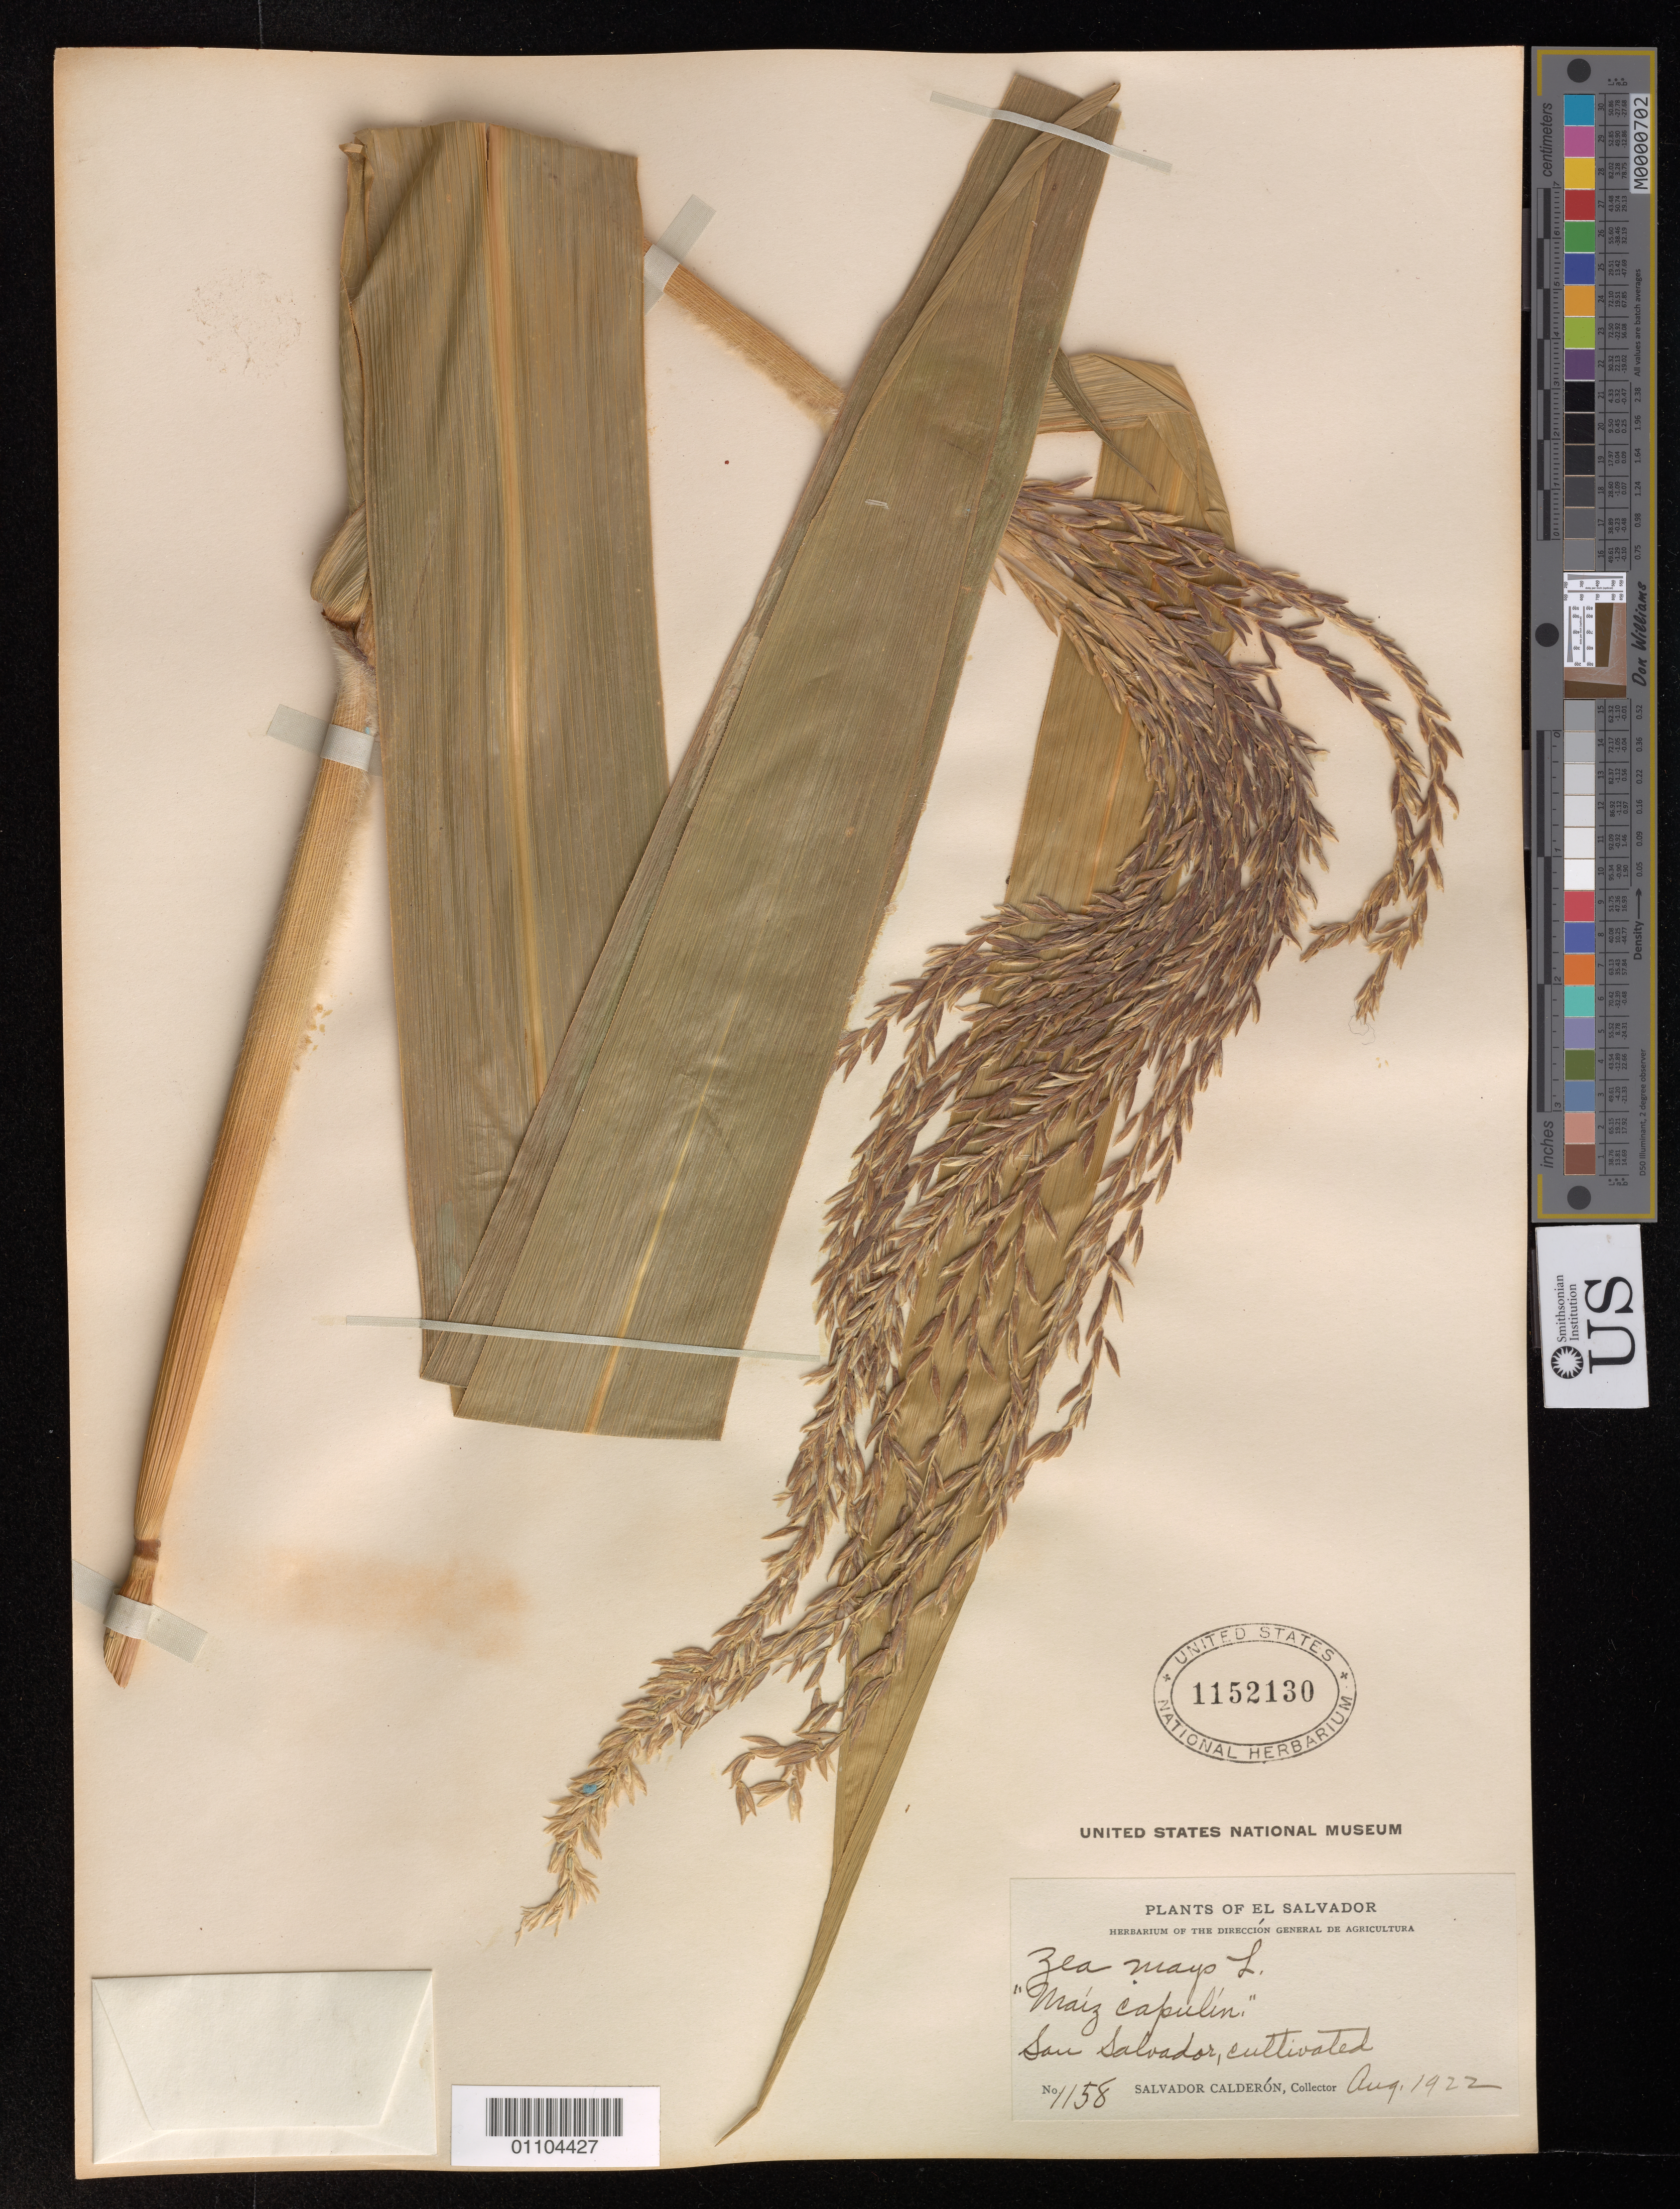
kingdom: Plantae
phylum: Tracheophyta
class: Liliopsida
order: Poales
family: Poaceae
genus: Zea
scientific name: Zea mays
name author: L.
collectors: S. Calderón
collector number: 1158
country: El Salvador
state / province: San Salvador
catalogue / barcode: US 1152130